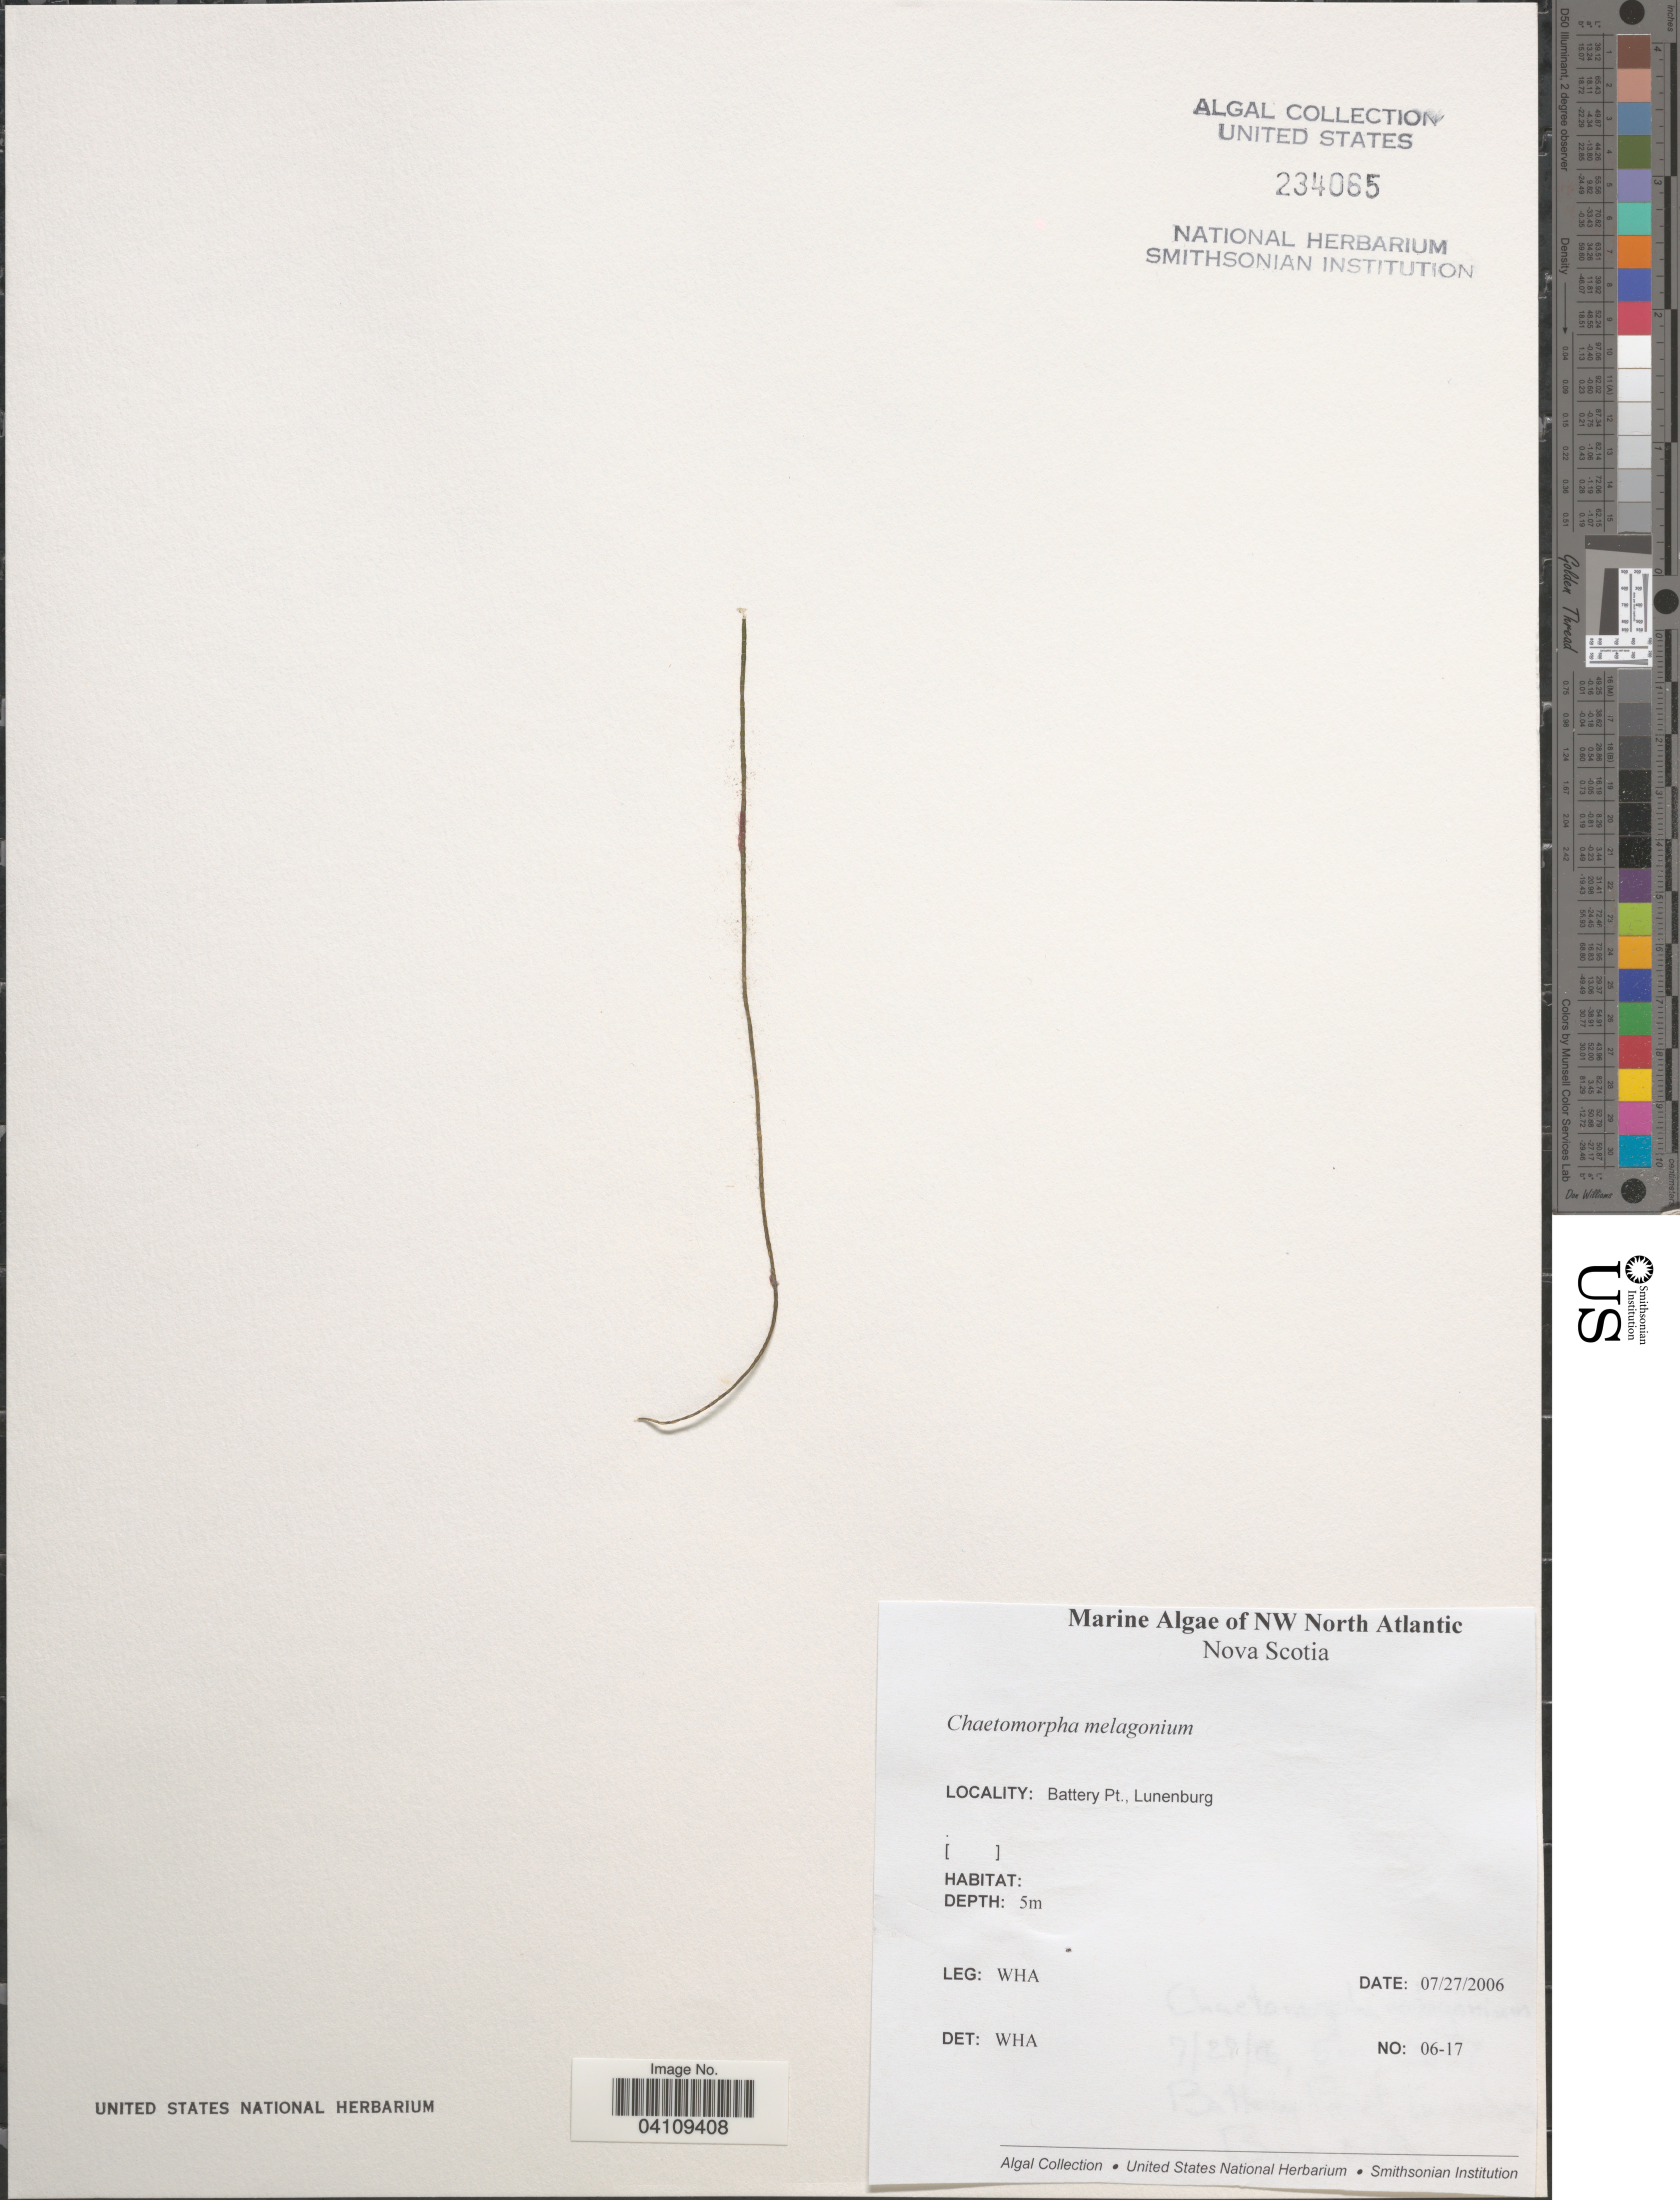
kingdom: Plantae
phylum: Chlorophyta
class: Ulvophyceae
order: Cladophorales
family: Cladophoraceae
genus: Chaetomorpha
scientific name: Chaetomorpha melagonium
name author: (F. Weber & D. Mohr) Kützing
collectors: W. H. Adey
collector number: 06-17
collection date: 2006-07-27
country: Canada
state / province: Nova Scotia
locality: NW North Atlantic. Battery Pt., Lunenburg.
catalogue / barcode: US 234065